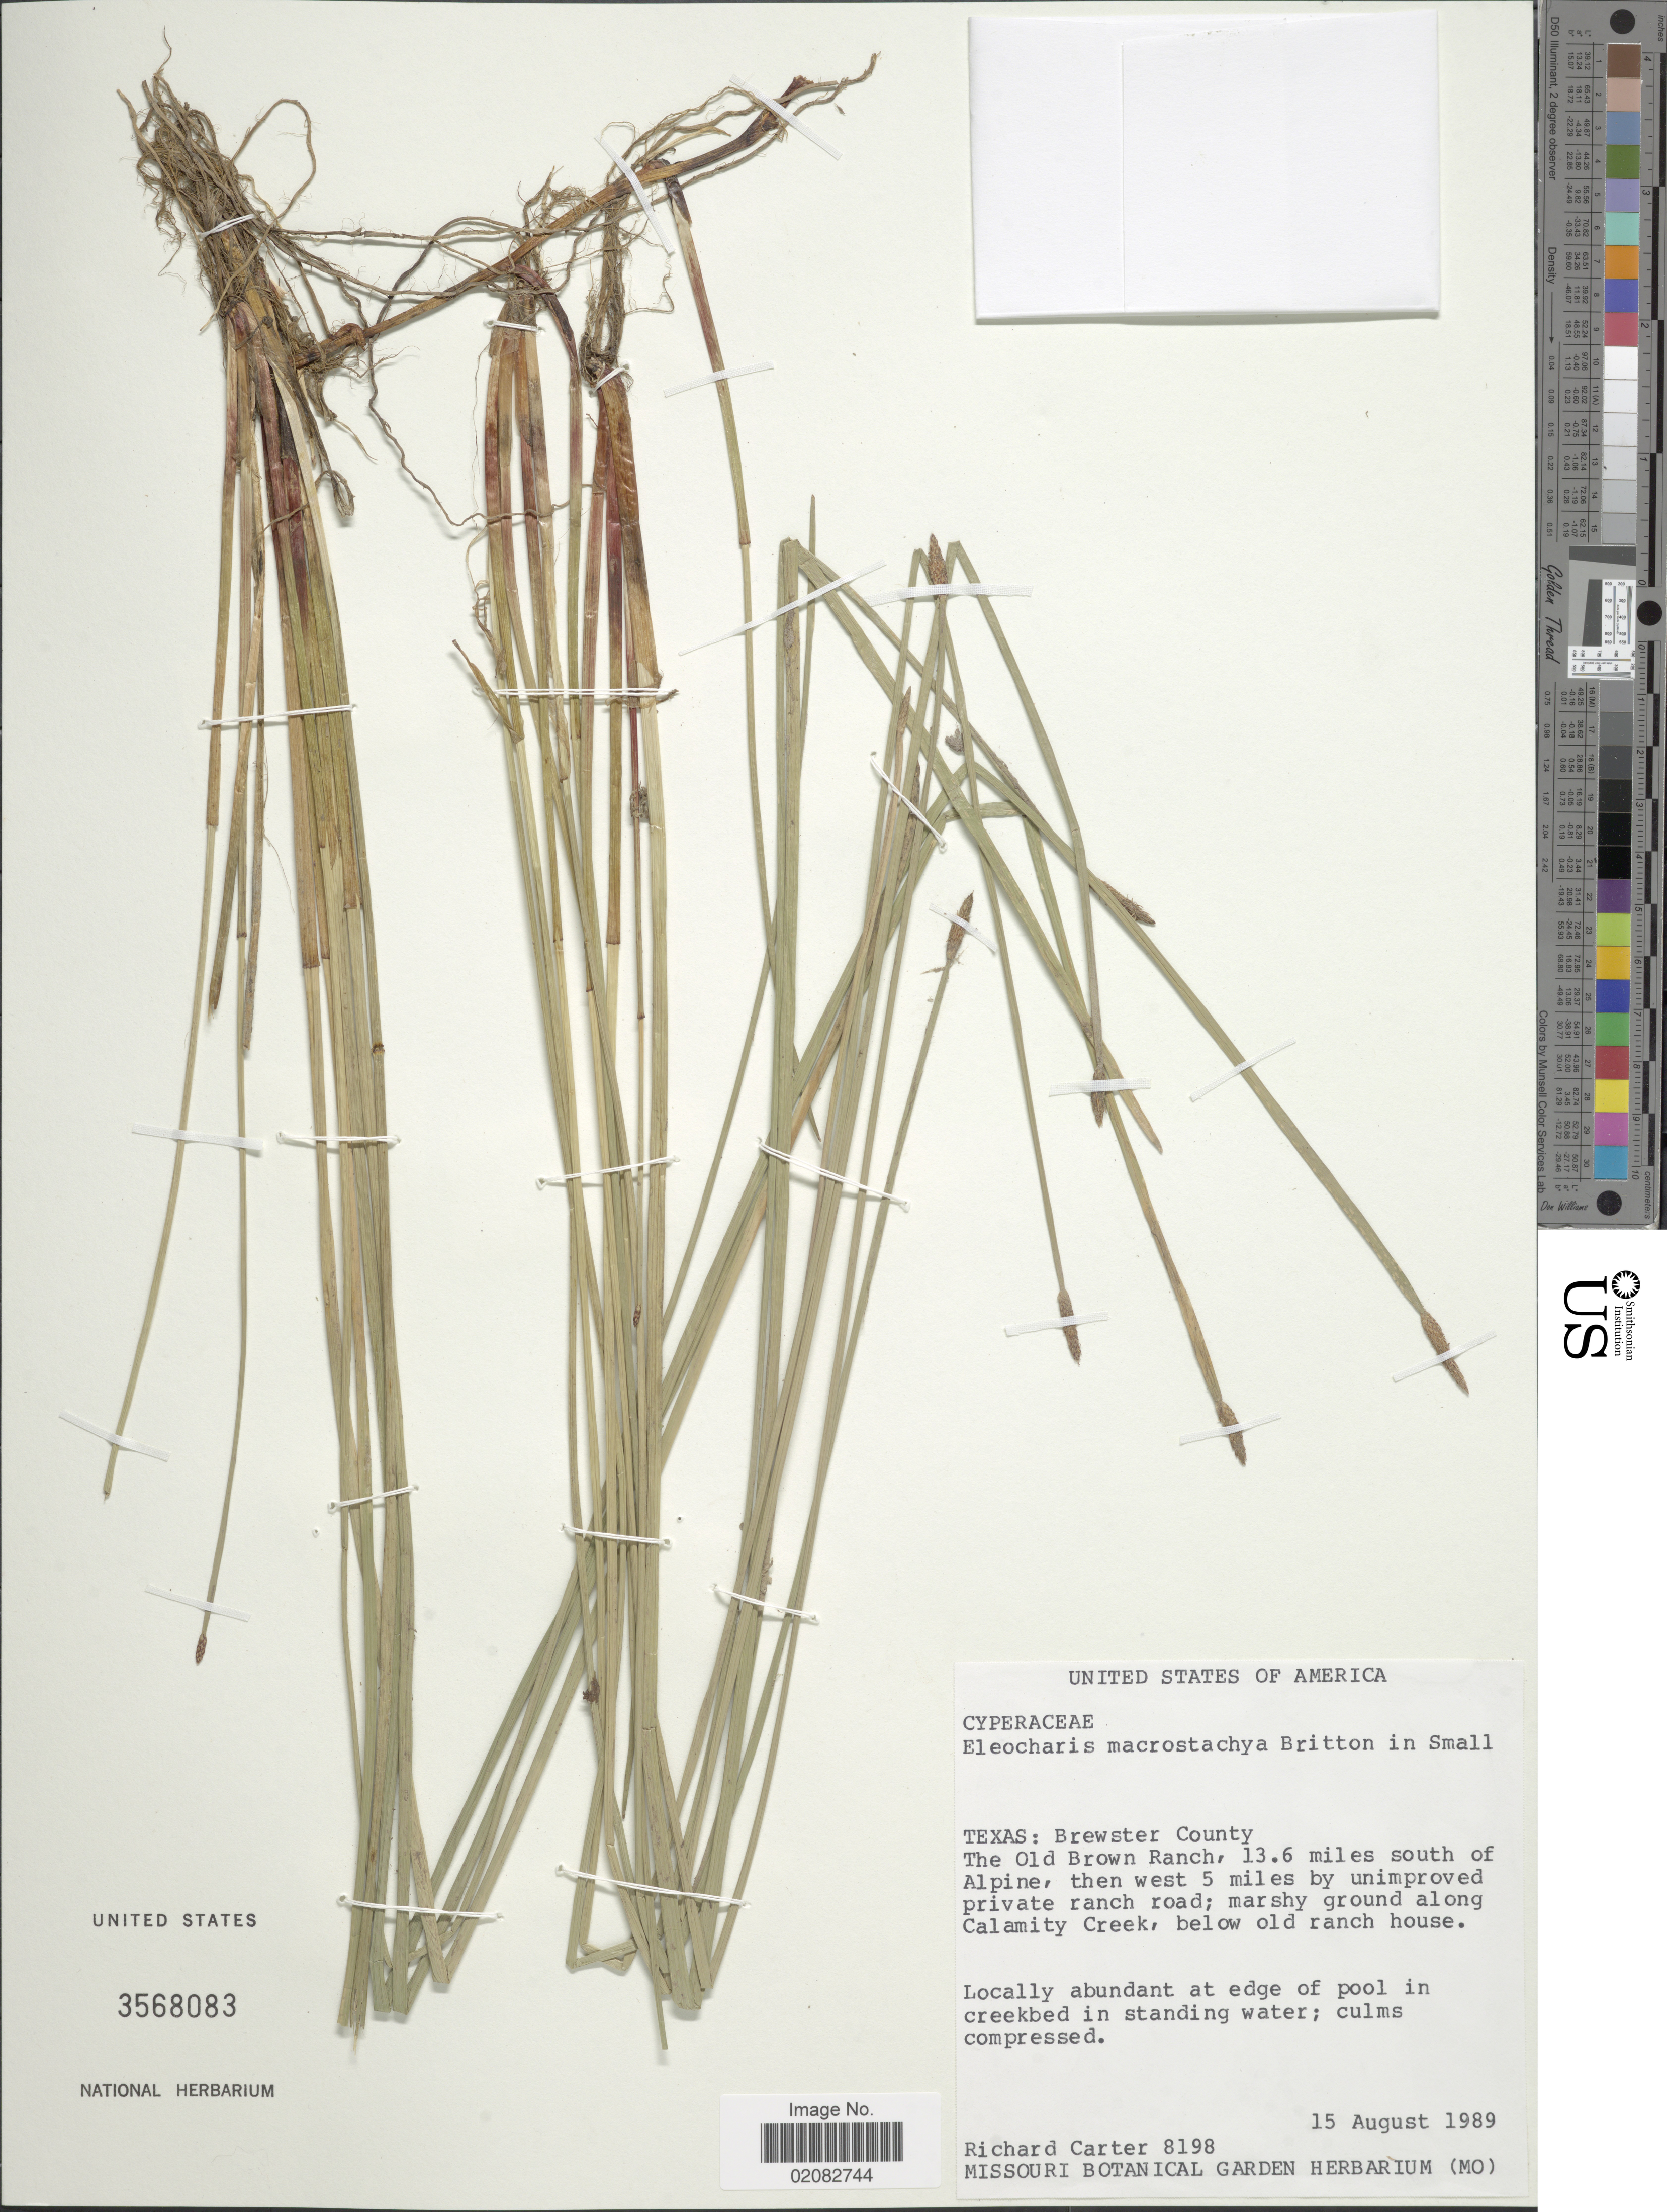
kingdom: Plantae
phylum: Tracheophyta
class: Liliopsida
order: Poales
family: Cyperaceae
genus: Eleocharis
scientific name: Eleocharis macrostachya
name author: Britton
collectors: R. Carter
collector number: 8198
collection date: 1989-08-15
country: United States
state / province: Texas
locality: Brewster County, The Old Brown Ranch, 13.6 miles south of Alpine, then west 5 miles by unimproved private ranch, along Calamity Creek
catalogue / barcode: US 3568083